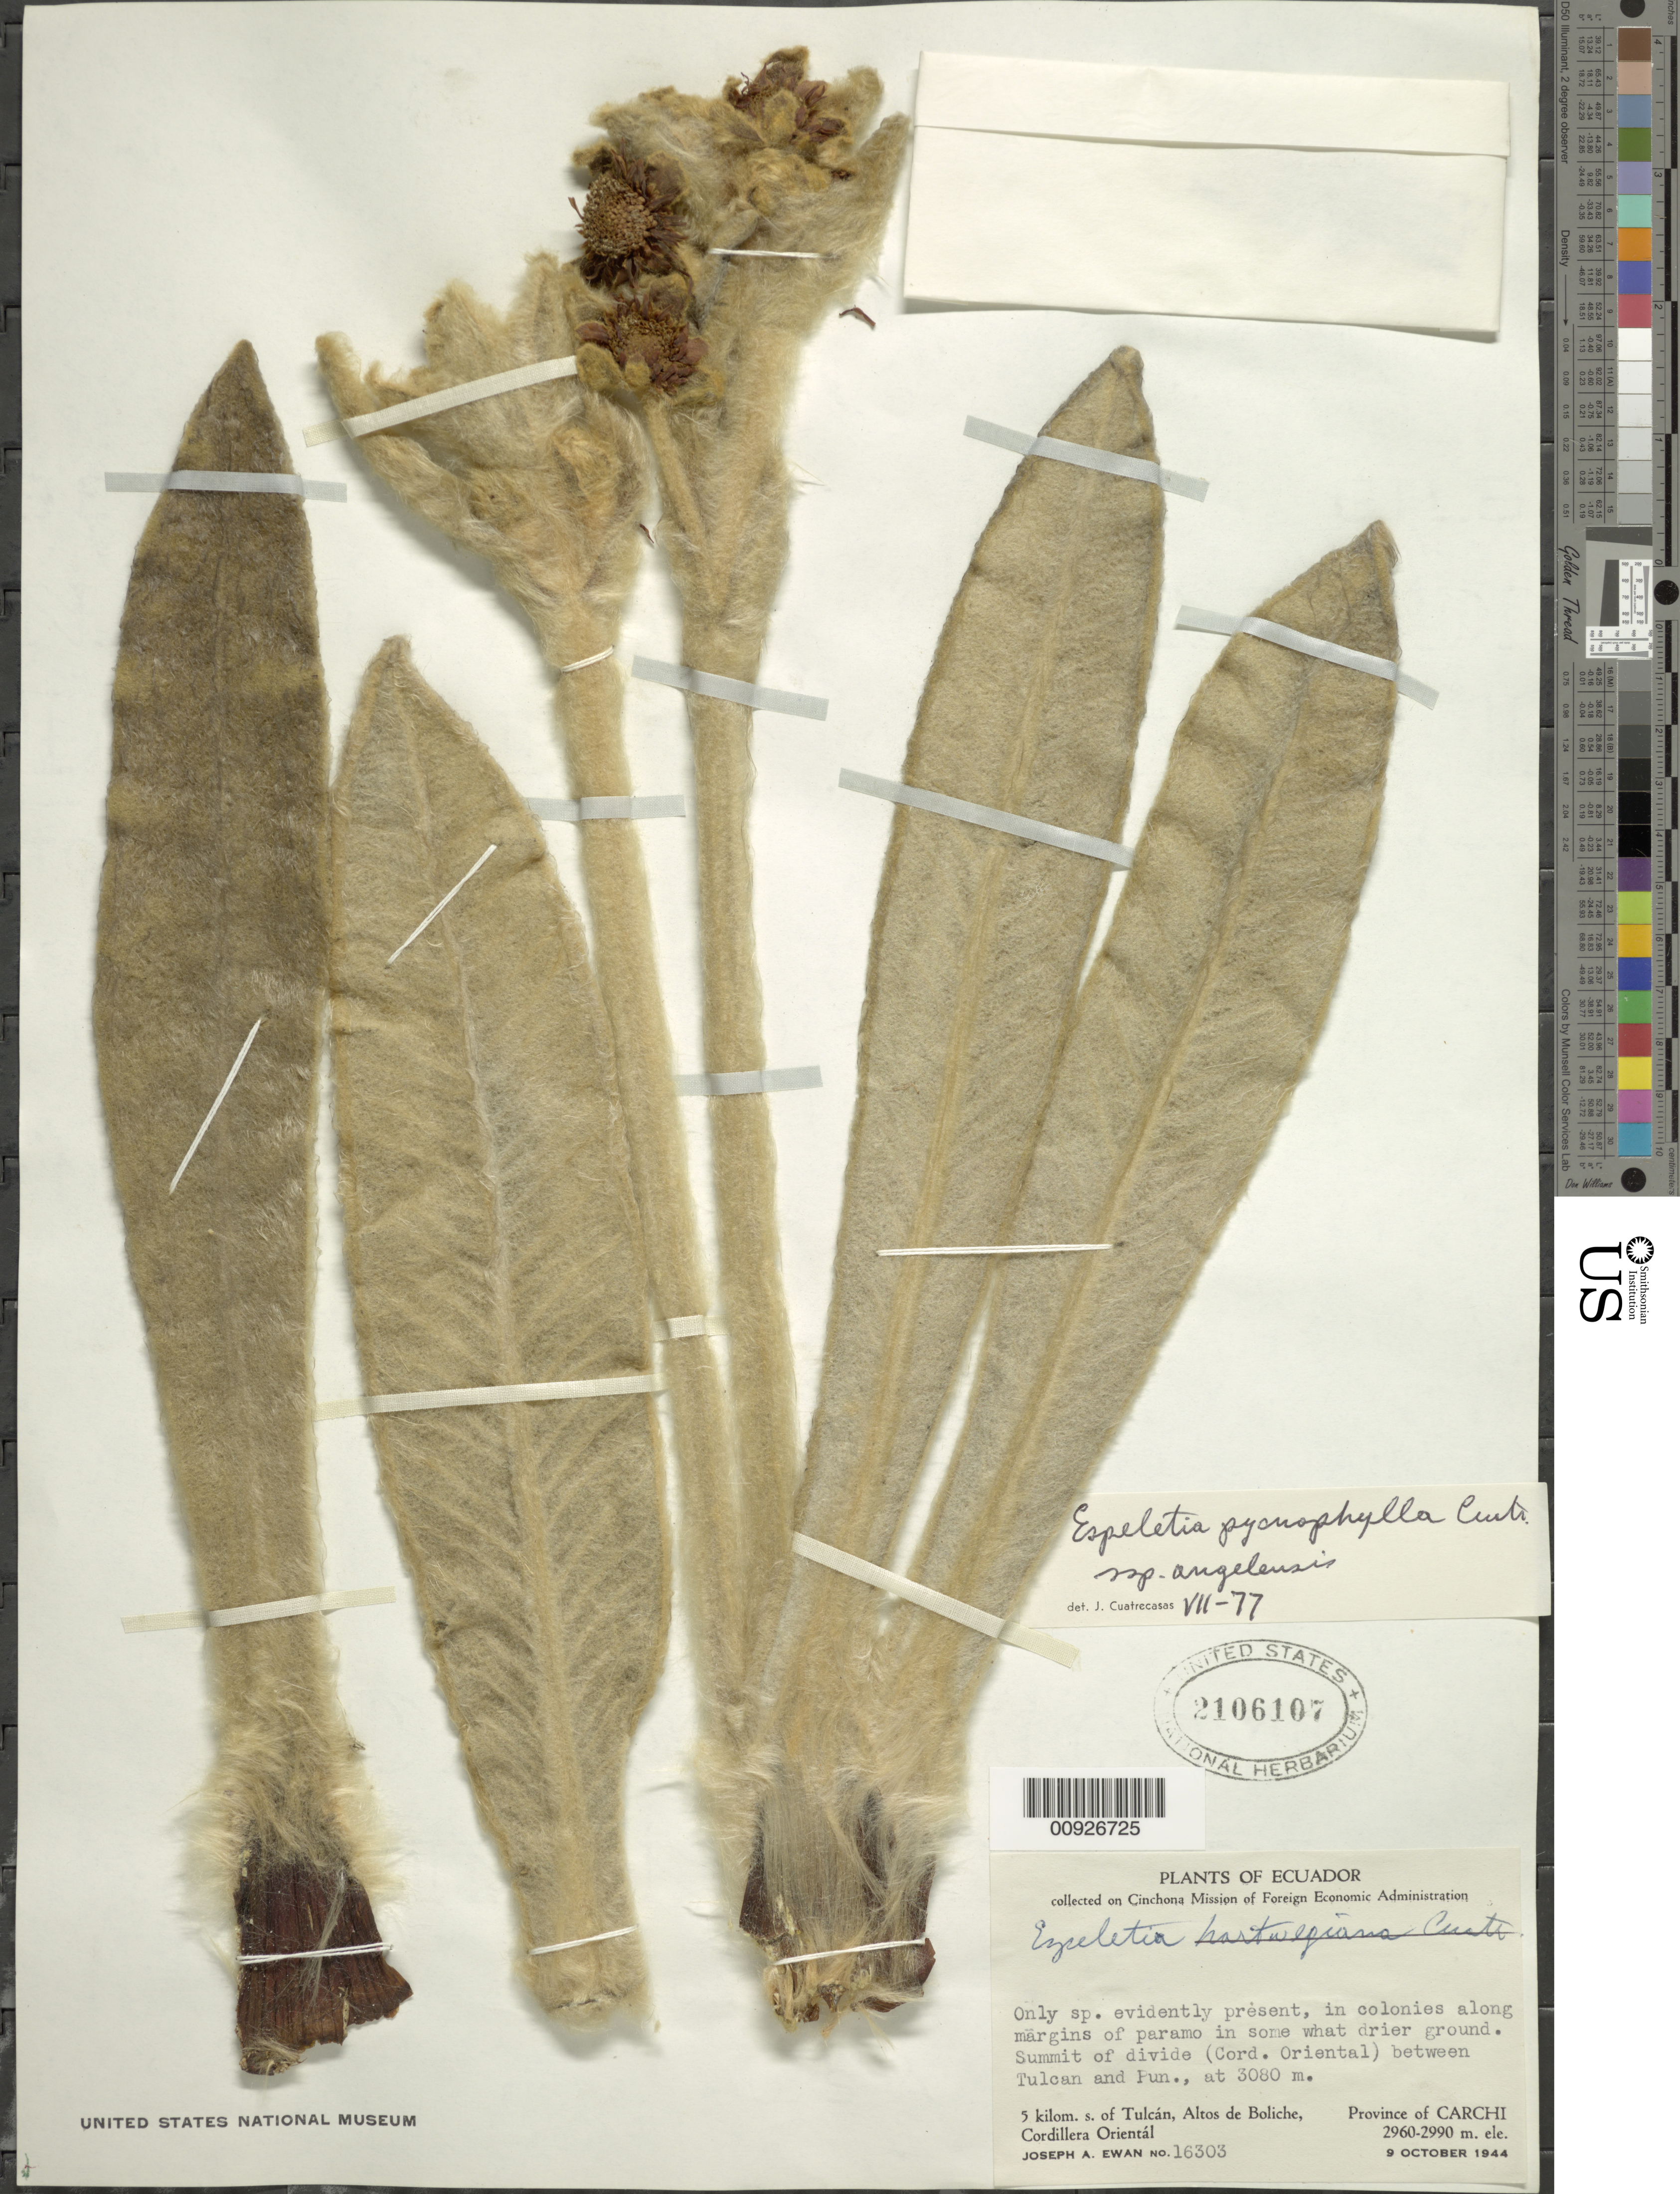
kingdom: Plantae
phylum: Tracheophyta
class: Magnoliopsida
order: Asterales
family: Asteraceae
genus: Espeletia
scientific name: Espeletia pycnophylla subsp. angelensis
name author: Cuatrec.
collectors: J. A. Ewan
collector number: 16303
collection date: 1944-10-09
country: Ecuador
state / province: Carchi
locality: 5 km S of Tulcán, Altos del Boliche, Cordillera Oriental. Summit of divide (Cord. Oriental) between Tulcán and Pun.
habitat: Only sp. evidently present, in colonies along margins of páramo in some what drier ground.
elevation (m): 3080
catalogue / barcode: US 2106107